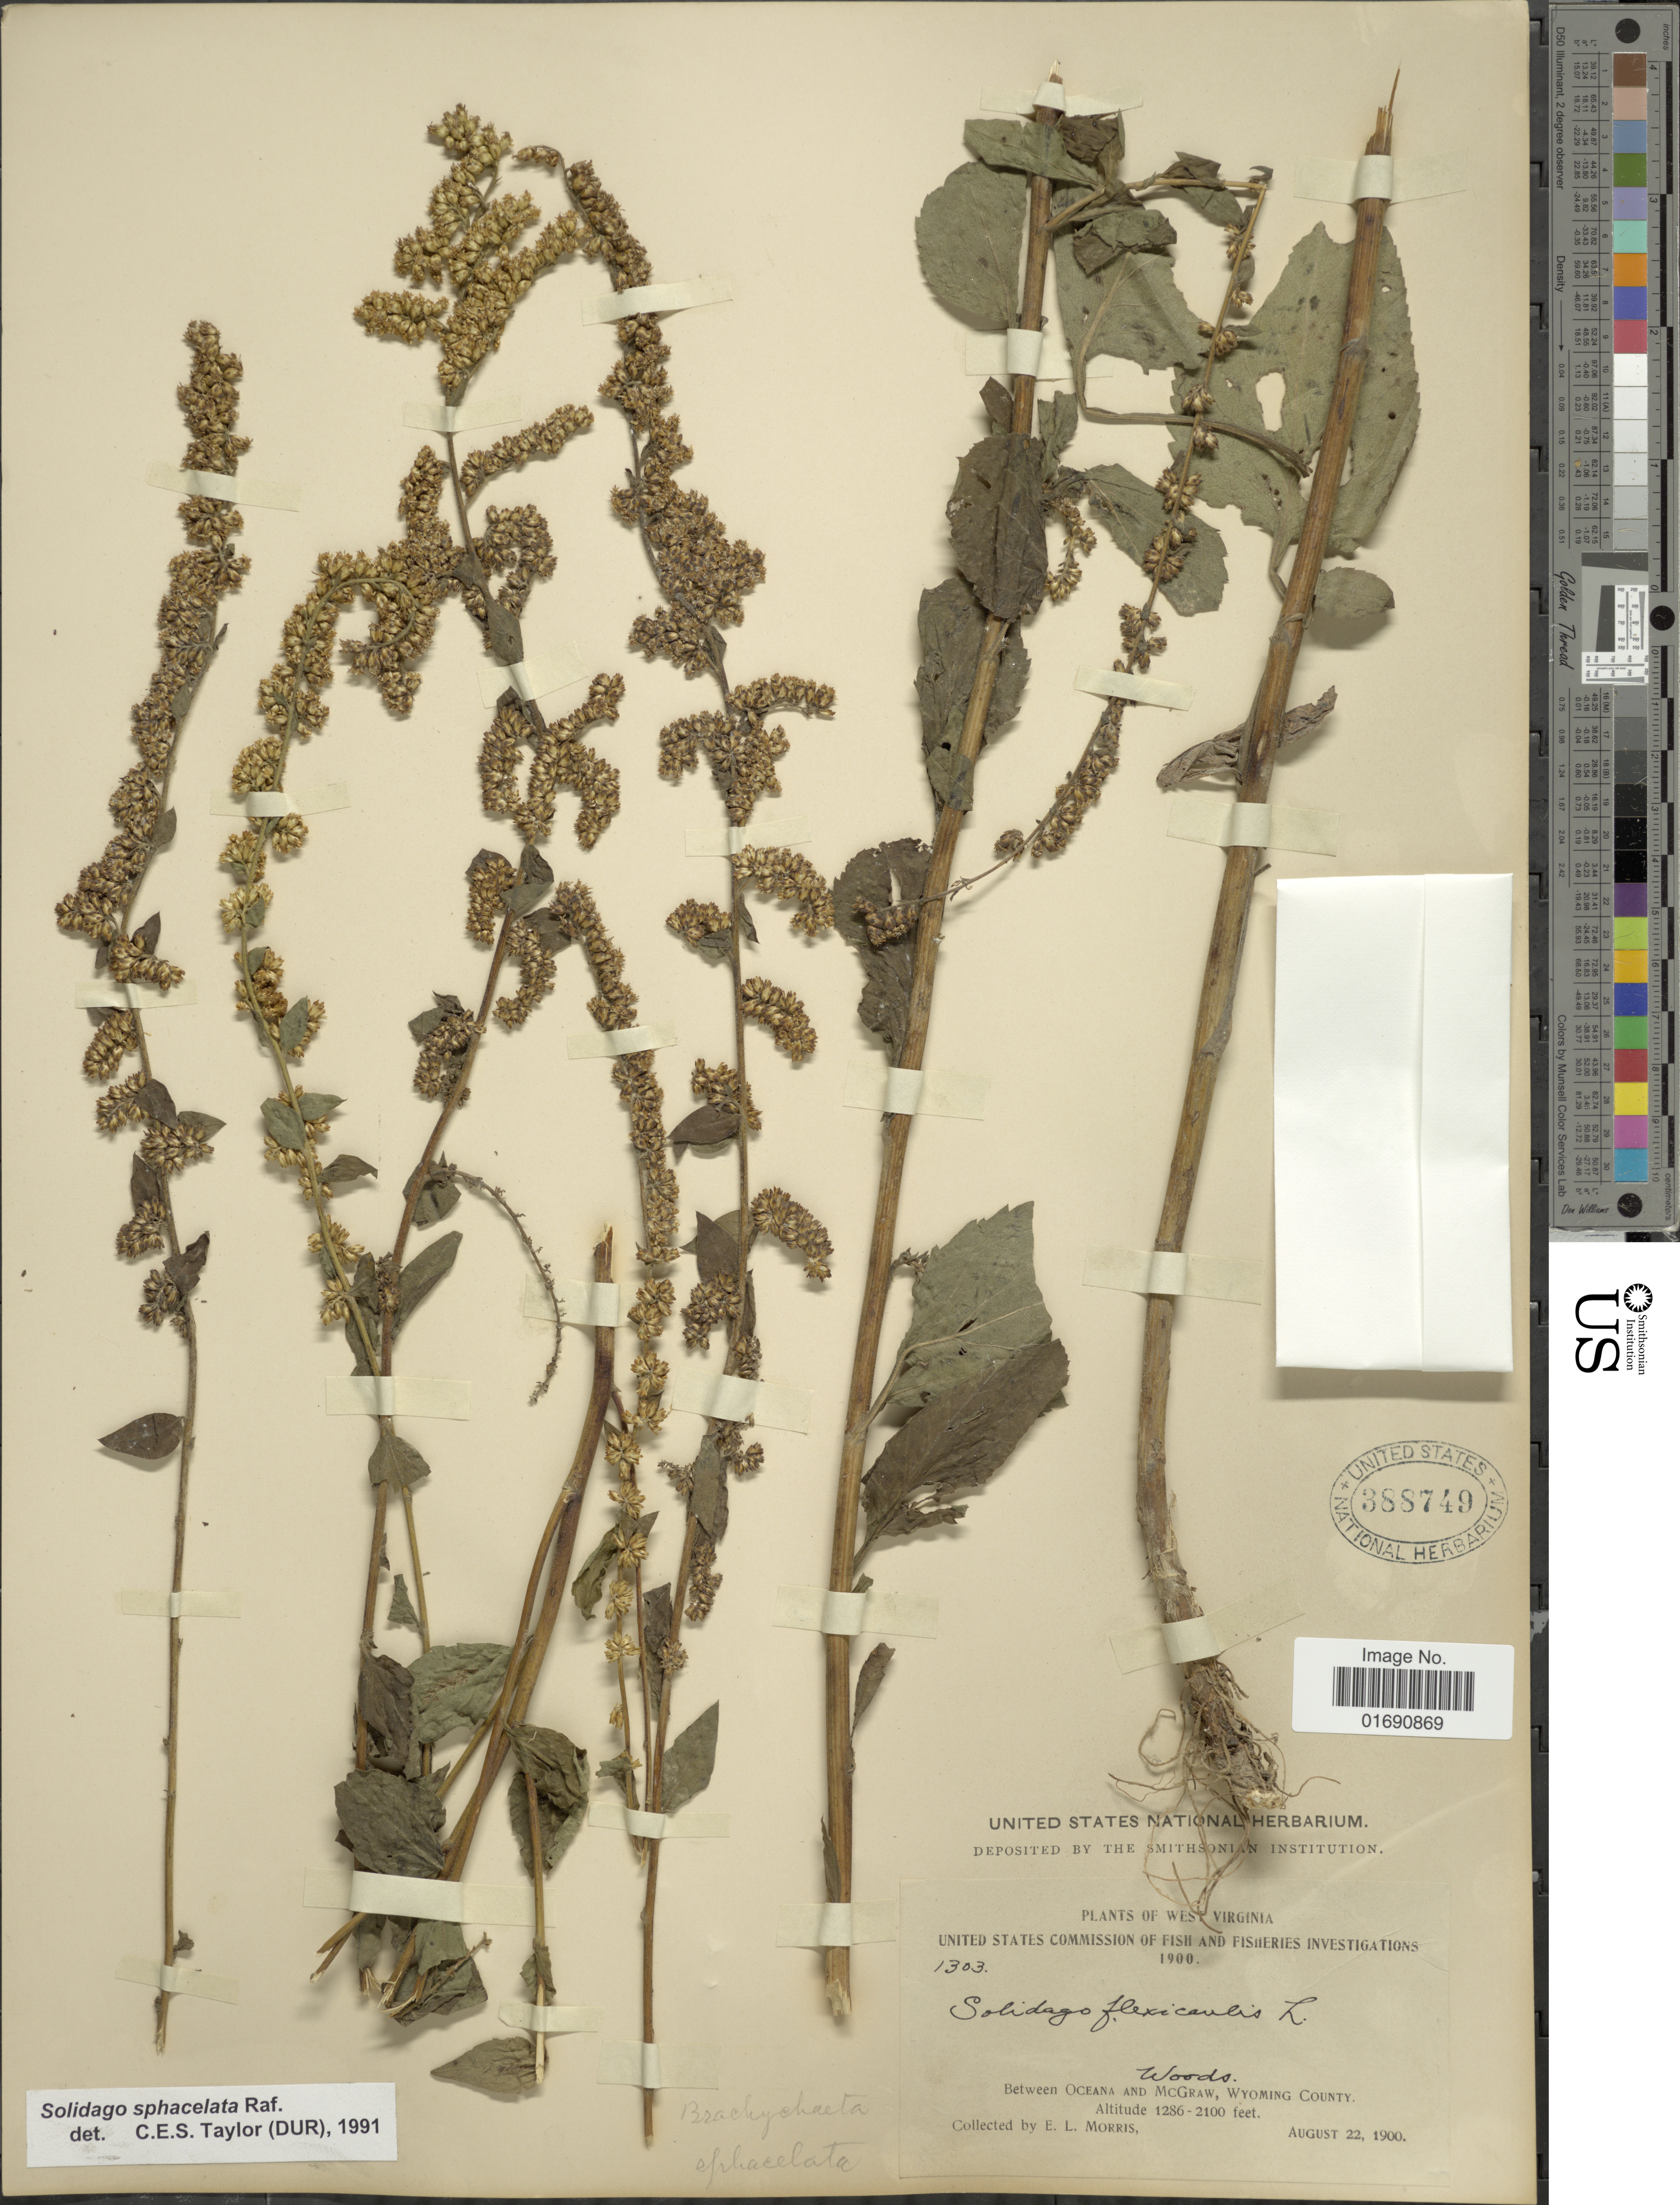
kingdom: Plantae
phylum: Tracheophyta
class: Magnoliopsida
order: Asterales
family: Asteraceae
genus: Solidago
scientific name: Solidago sphacelata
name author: Raf.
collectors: E. Morris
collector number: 1303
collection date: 1900-08-22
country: United States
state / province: West Virginia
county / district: Wyoming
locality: Woods, between Oceana and McGraw.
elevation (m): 392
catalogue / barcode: US 388749